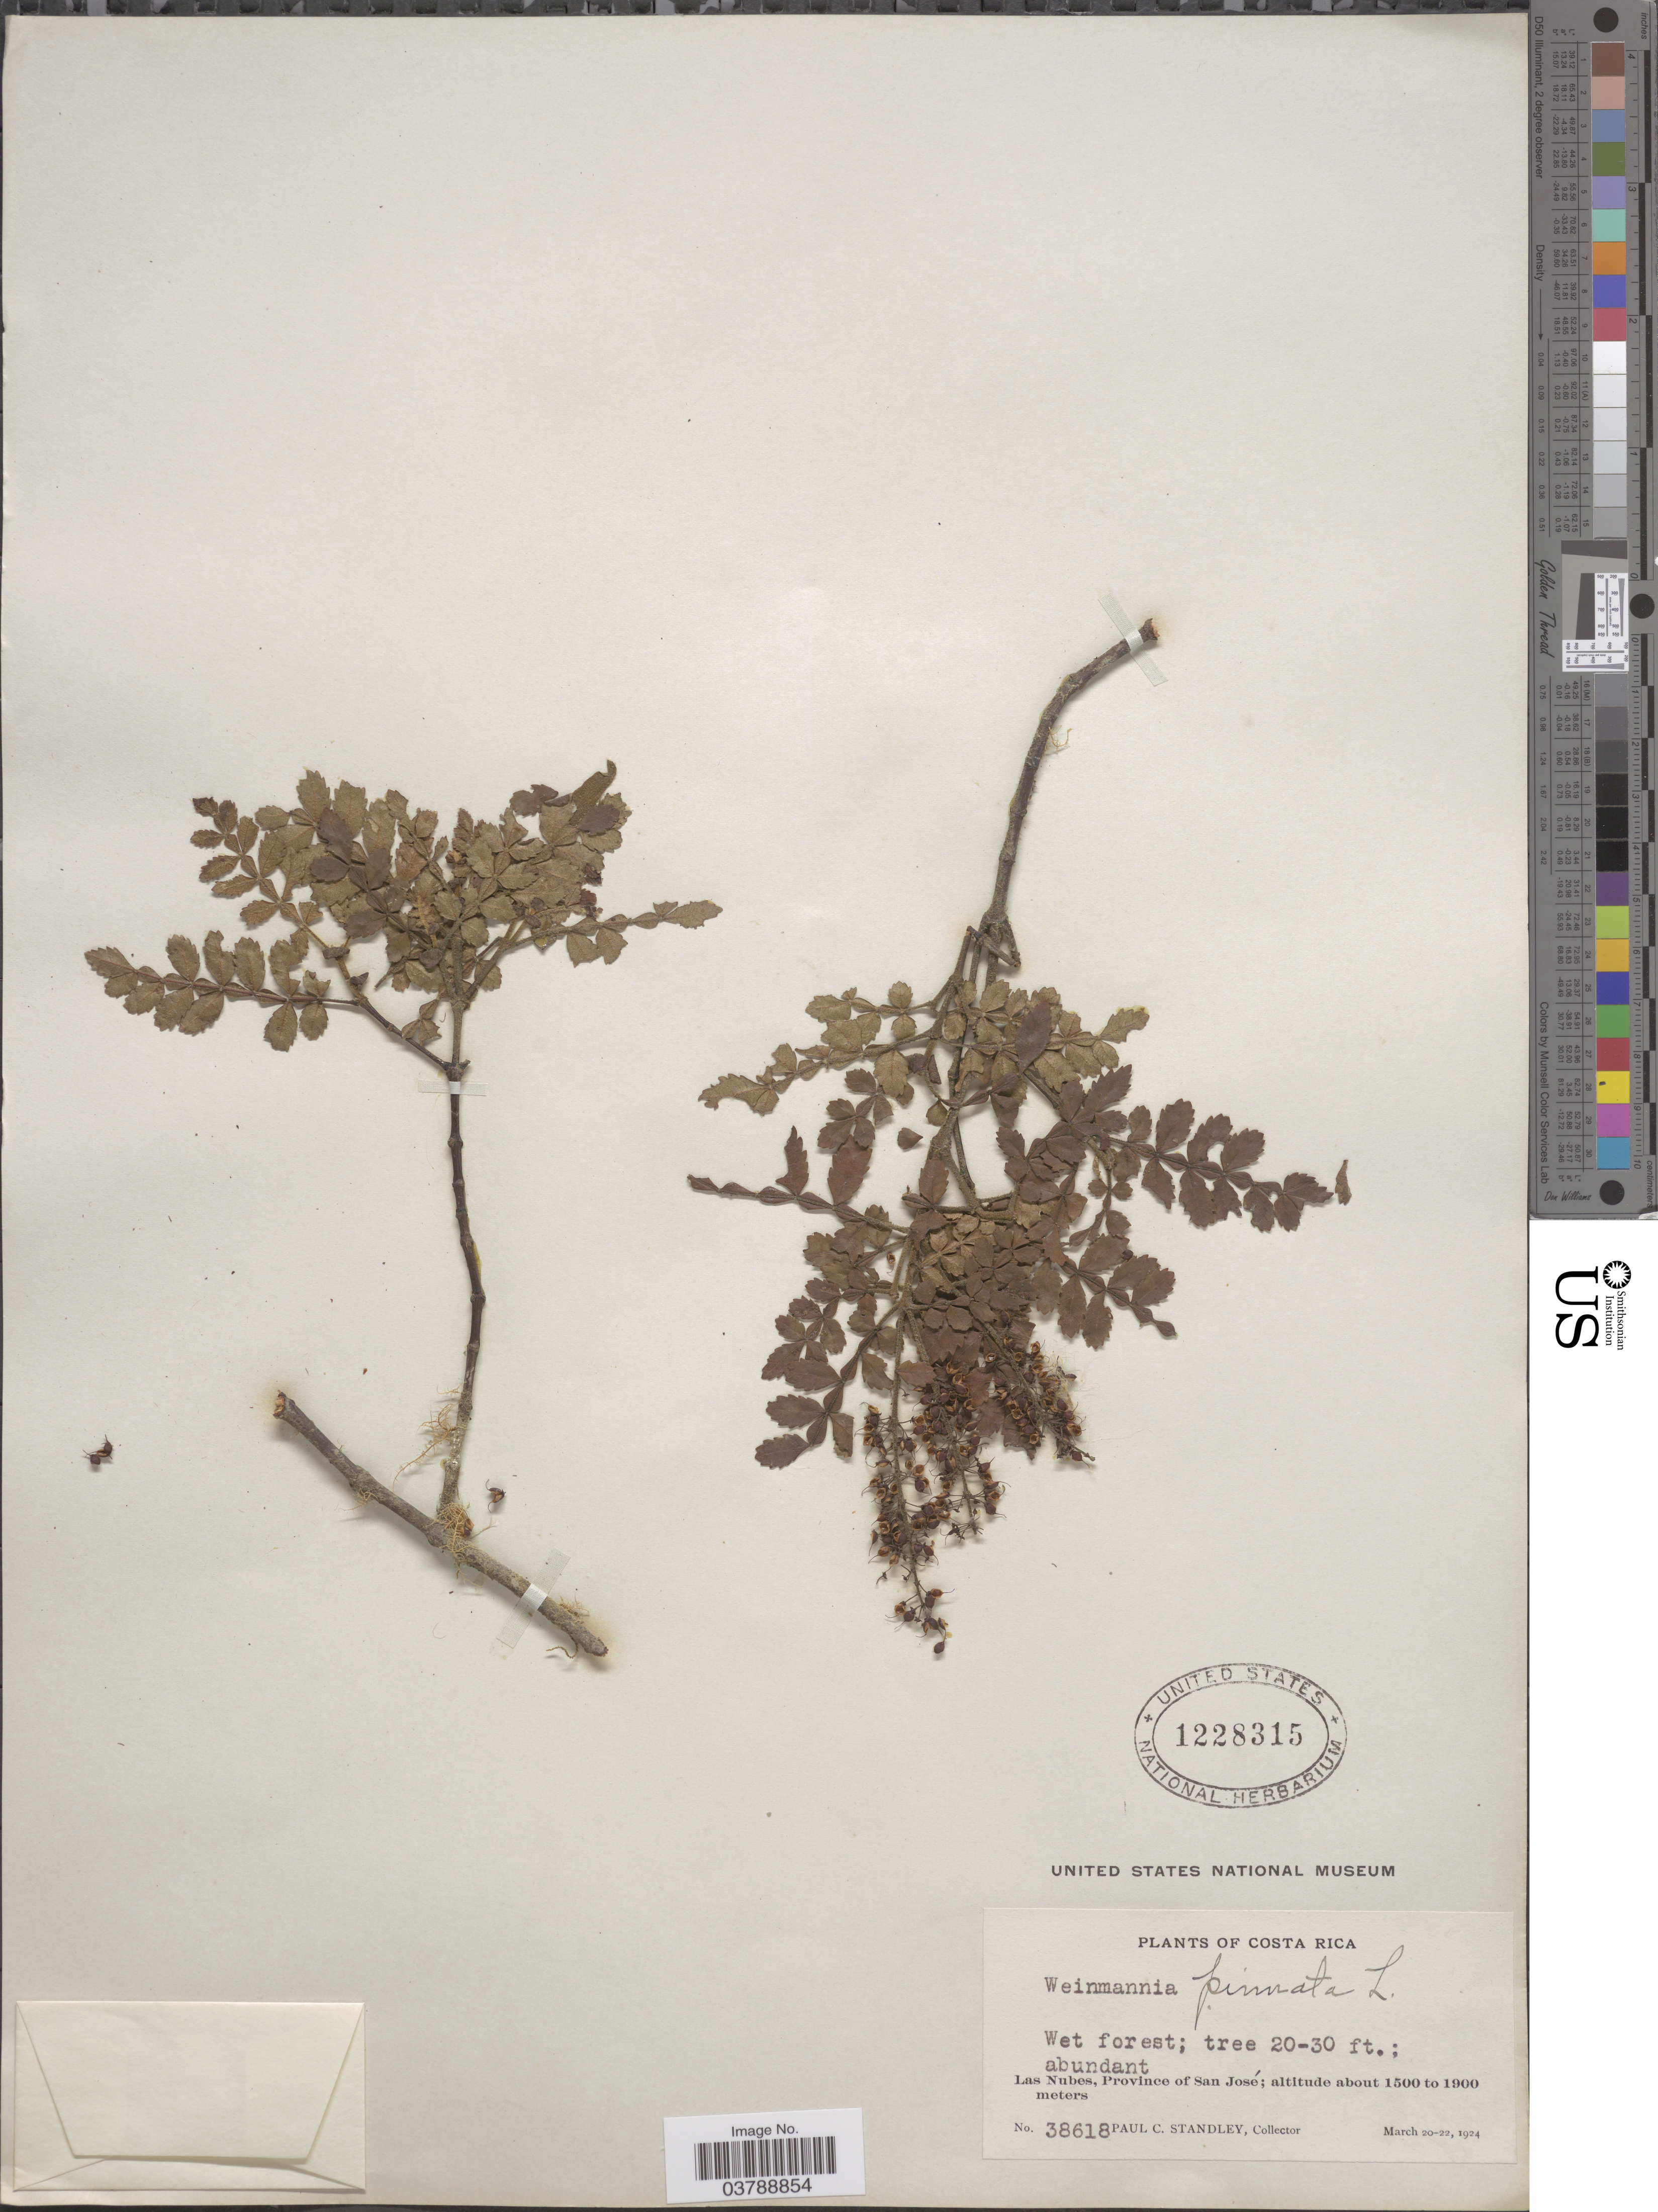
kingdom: Plantae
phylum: Tracheophyta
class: Magnoliopsida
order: Oxalidales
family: Cunoniaceae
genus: Weinmannia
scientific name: Weinmannia pinnata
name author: L.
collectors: P. C. Standley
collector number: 38618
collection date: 1924-03-20/1924-03-22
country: Costa Rica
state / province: San José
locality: Las Nubes.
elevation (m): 1500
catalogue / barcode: US 1228315